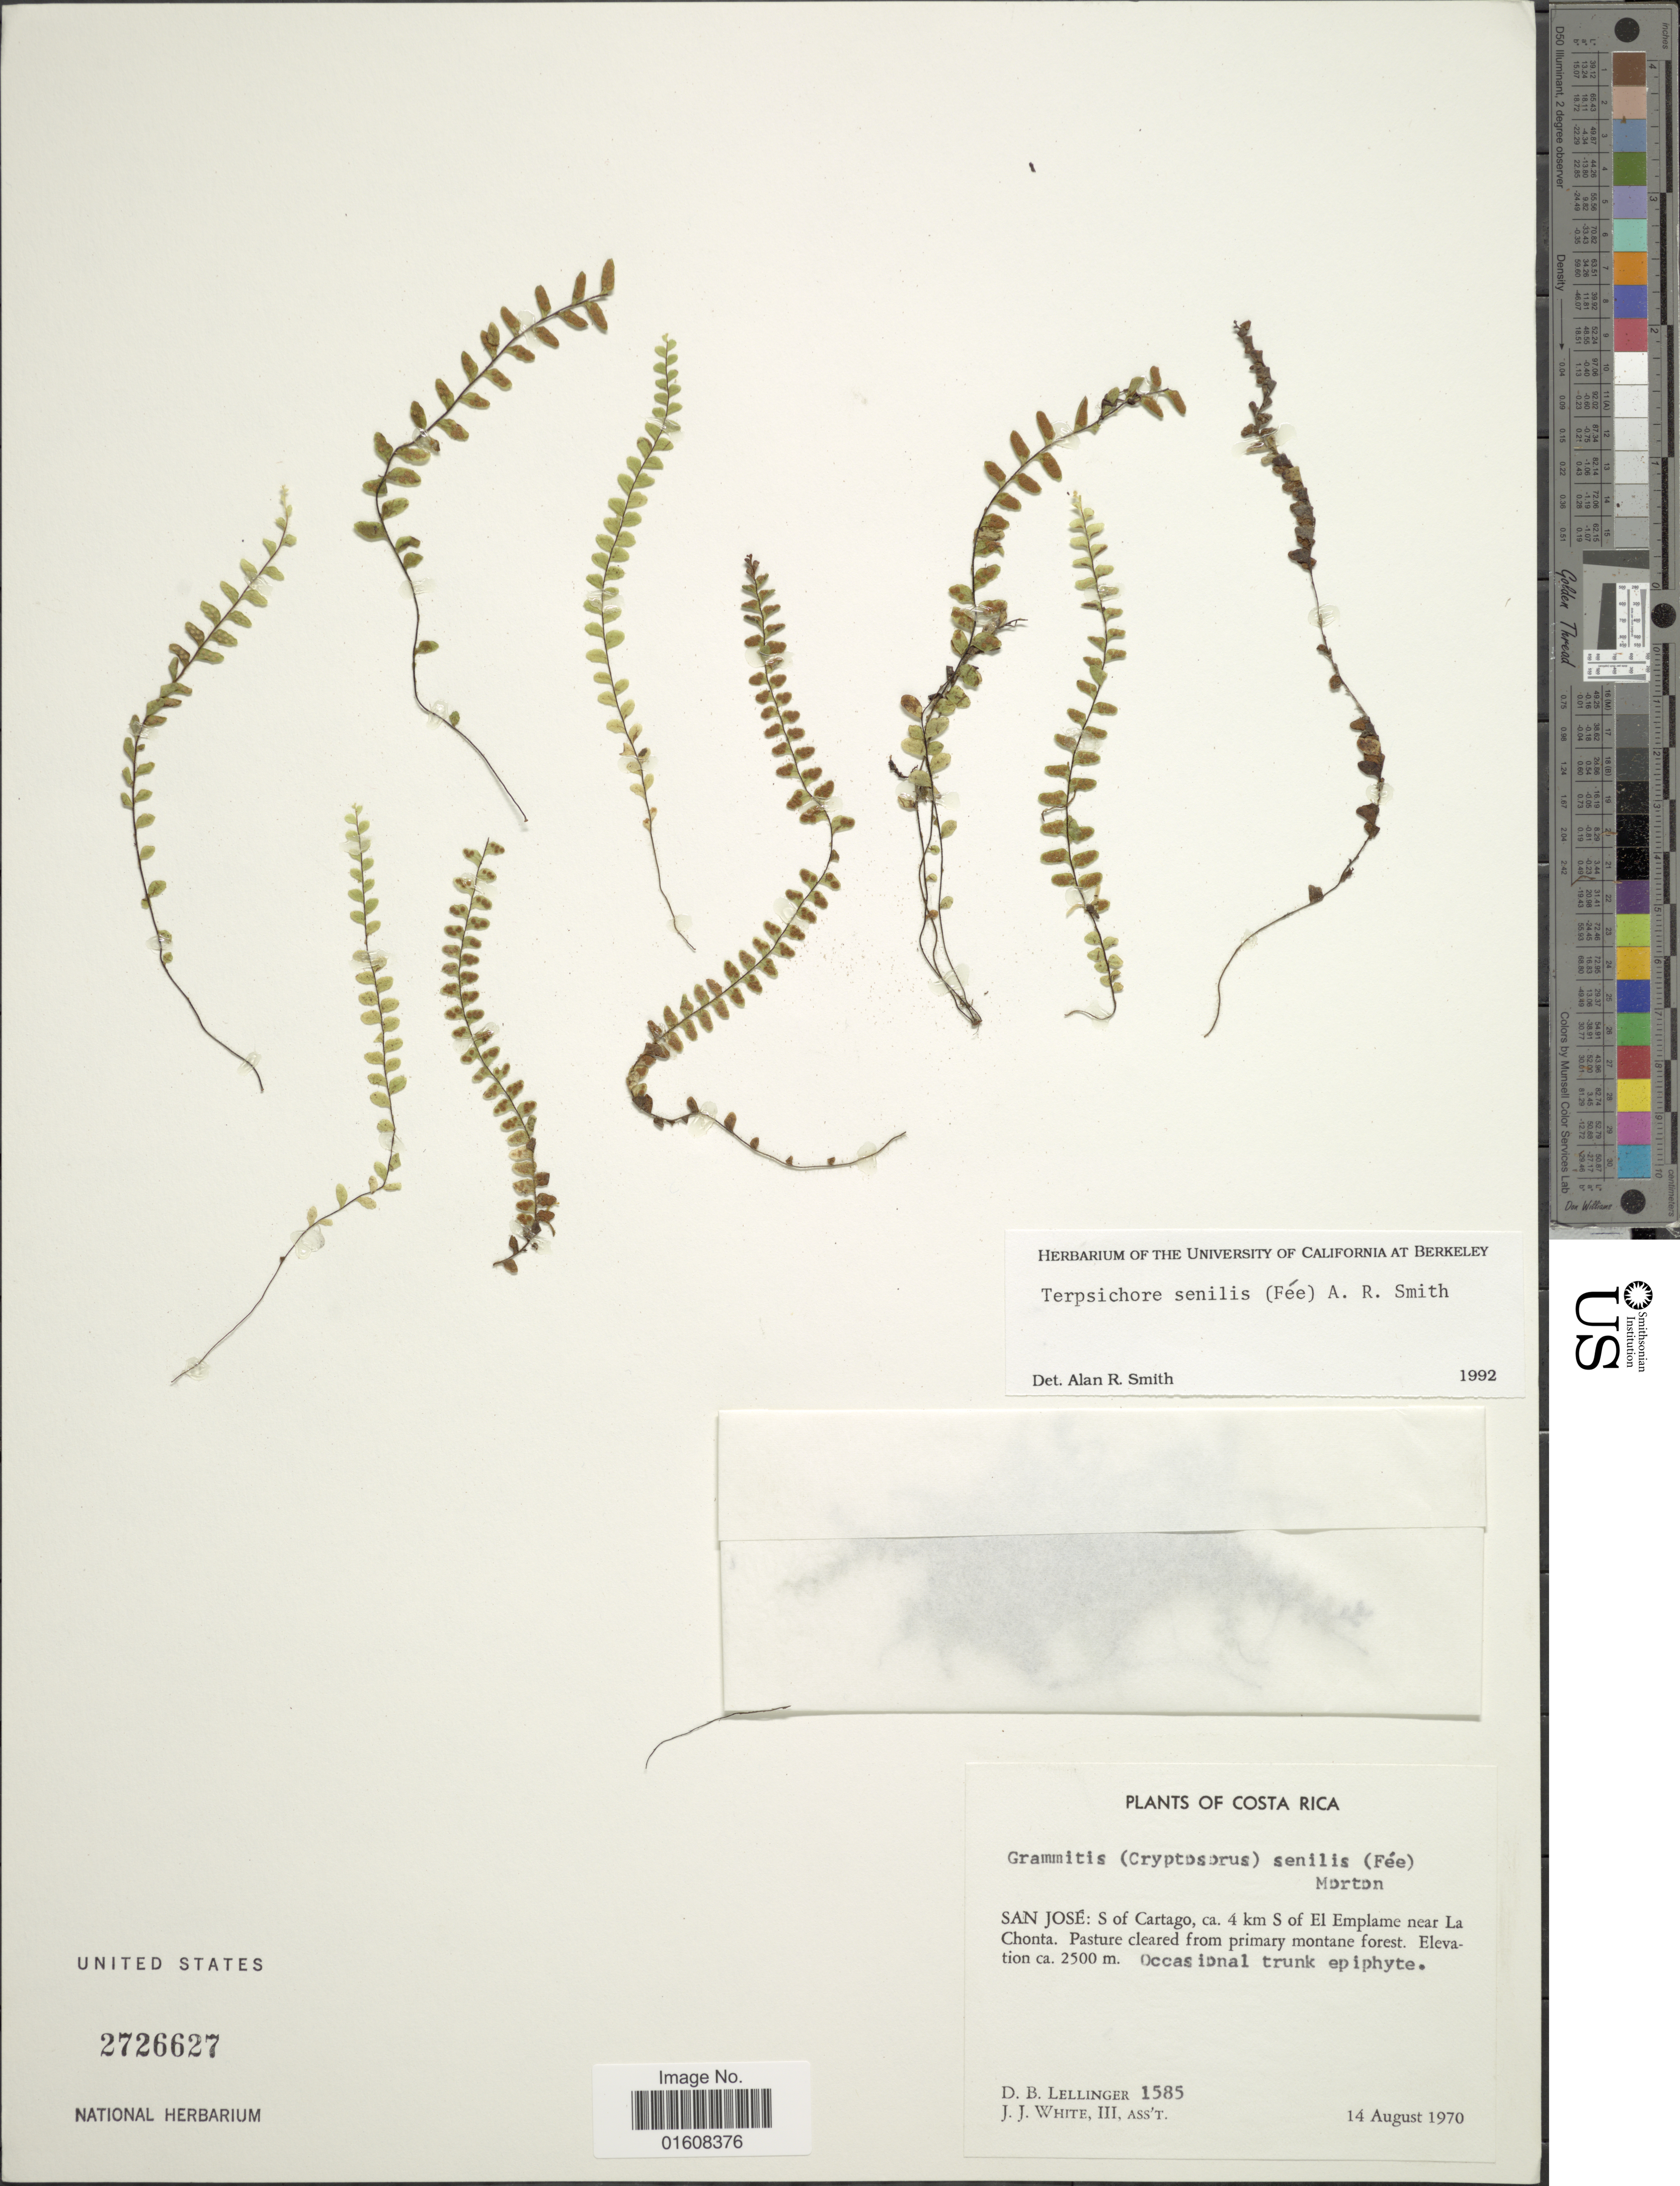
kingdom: Plantae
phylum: Tracheophyta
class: Polypodiopsida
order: Polypodiales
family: Polypodiaceae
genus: Alansmia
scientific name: Alansmia senilis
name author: (Fée) Moguel & M. Kessler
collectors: D. B. Lellinger & J. J. White III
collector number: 1585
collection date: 1970-08-14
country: Costa Rica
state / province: San José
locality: S of Cartago, ca. 4 km S of El Emplame near la Chonta. Pasture cleared from primary forest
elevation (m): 2500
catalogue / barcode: US 2726627